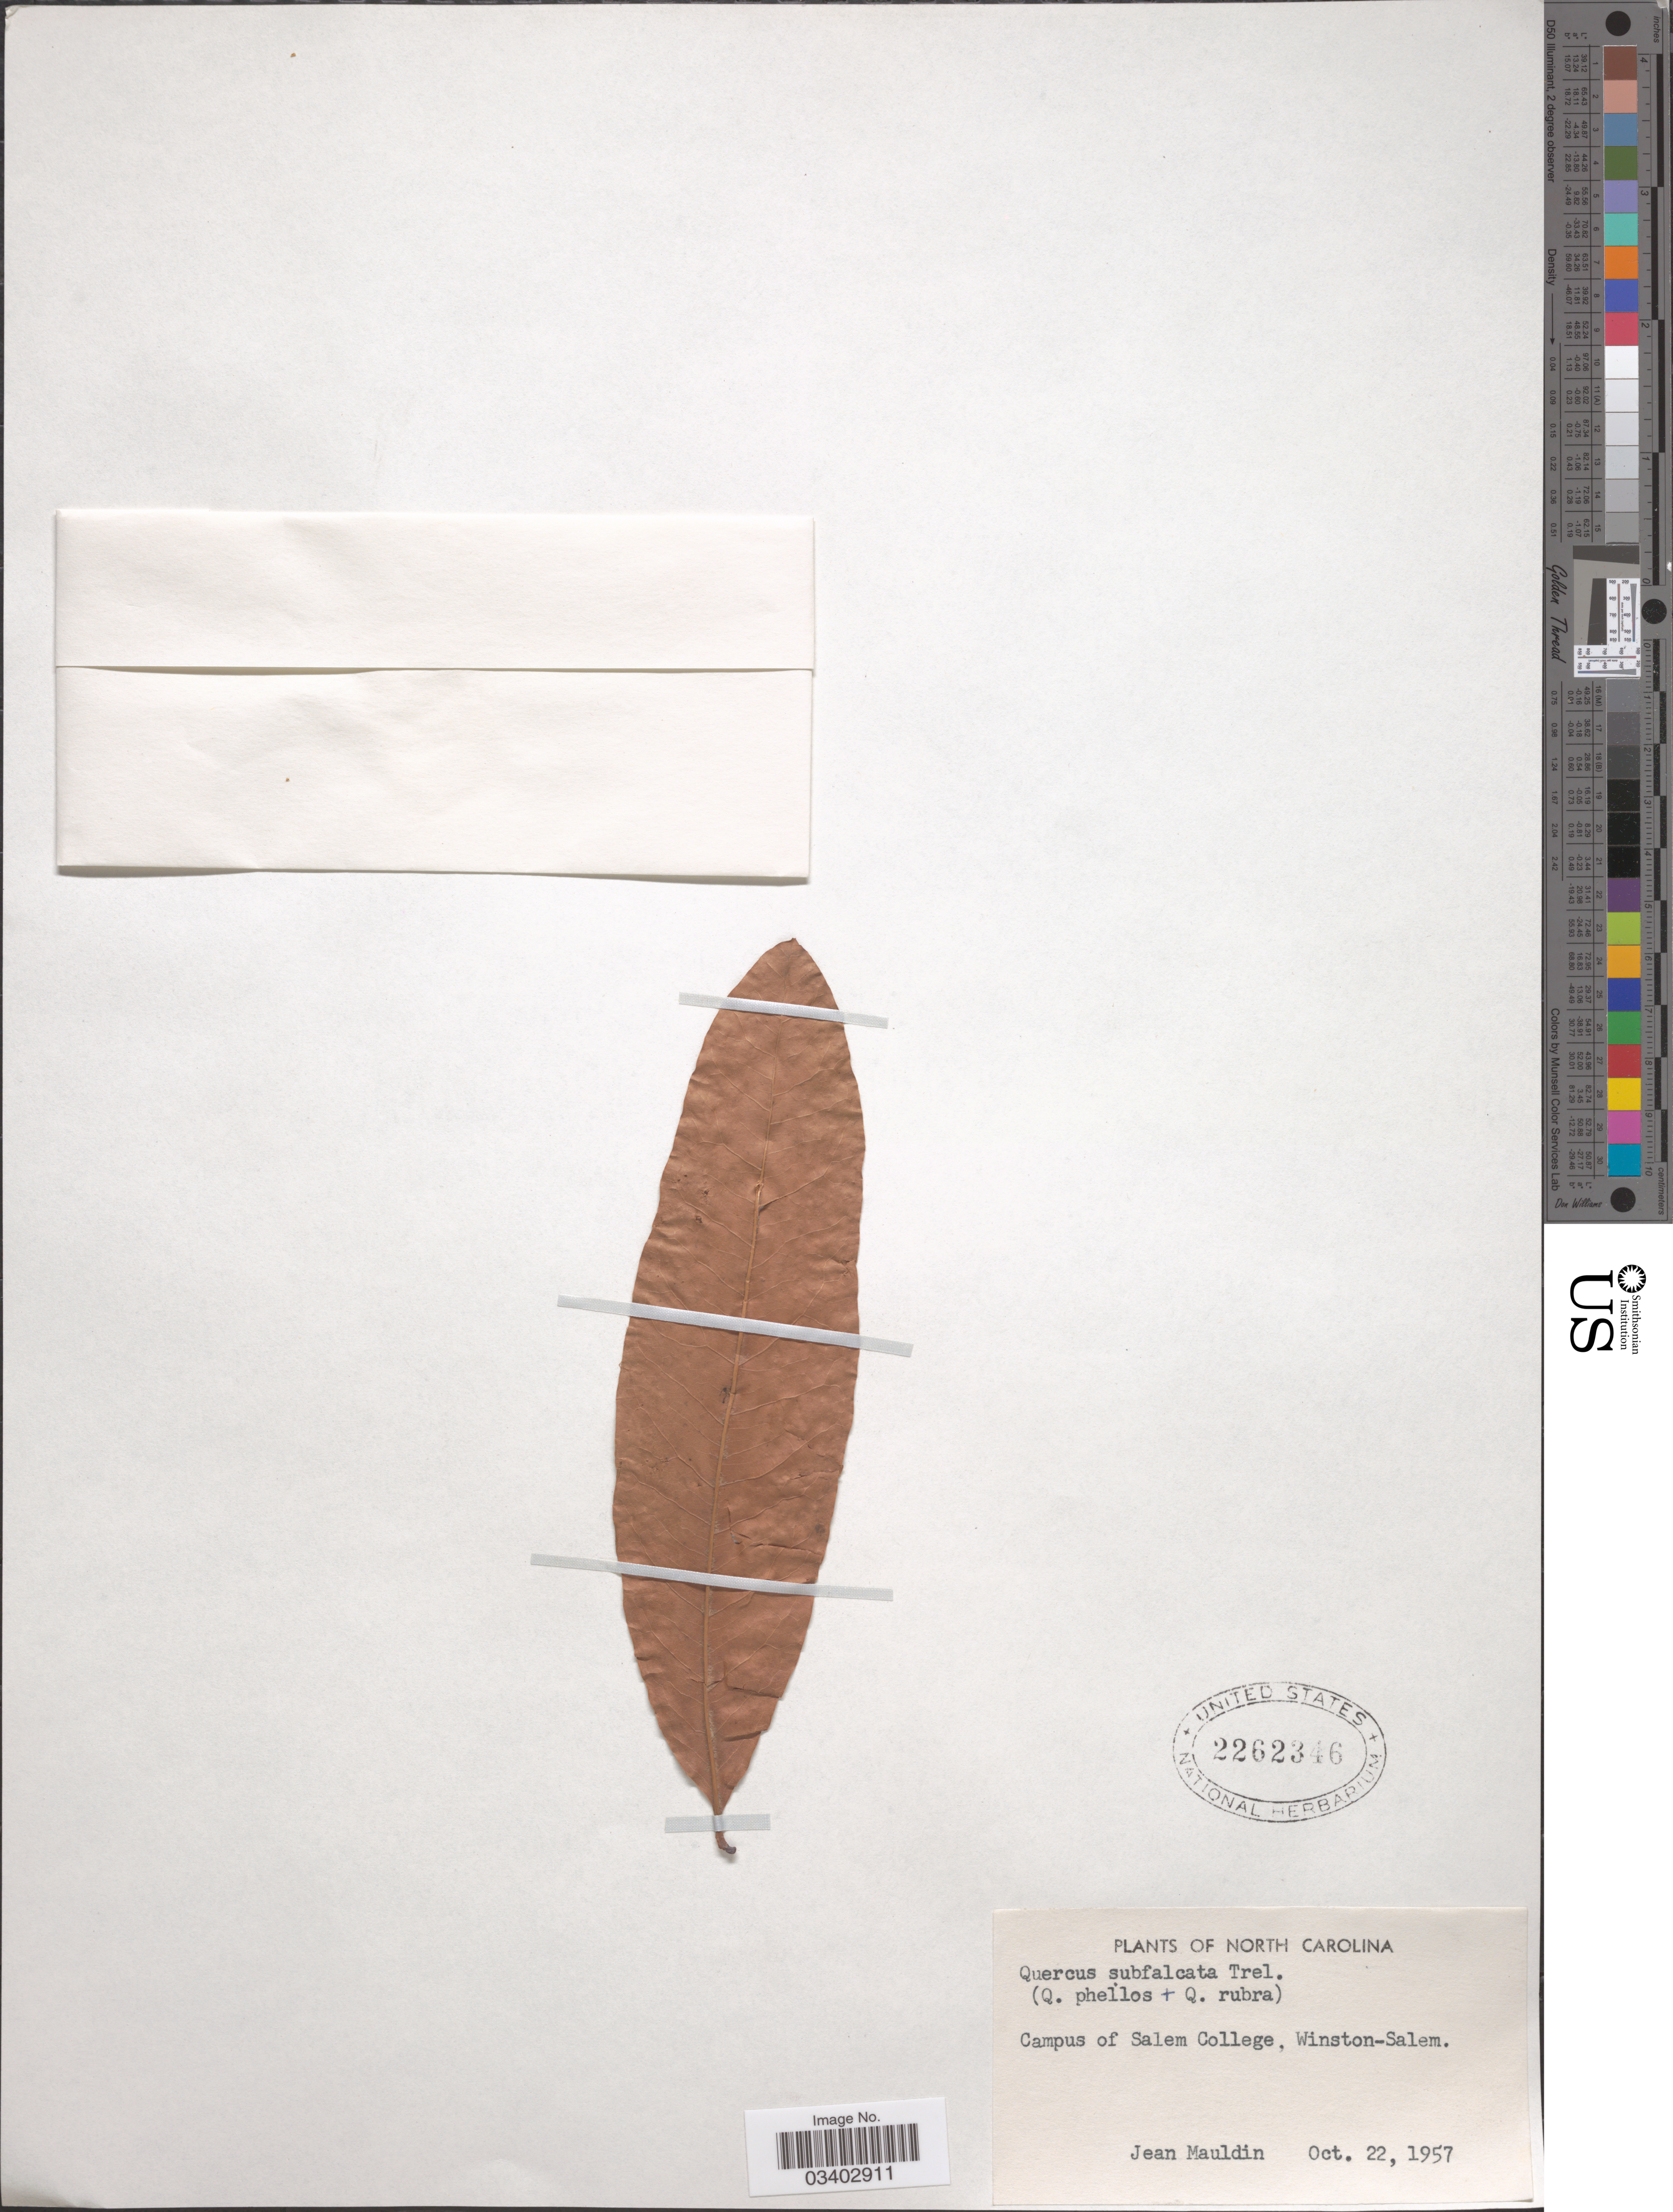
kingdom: Plantae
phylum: Tracheophyta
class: Magnoliopsida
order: Fagales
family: Fagaceae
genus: Quercus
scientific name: Quercus x subfalcata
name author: Trel.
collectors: J. Mauldin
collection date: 1957-10-22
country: United States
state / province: North Carolina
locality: Campus of Salem College, Winston-Salem.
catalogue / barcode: US 2262346